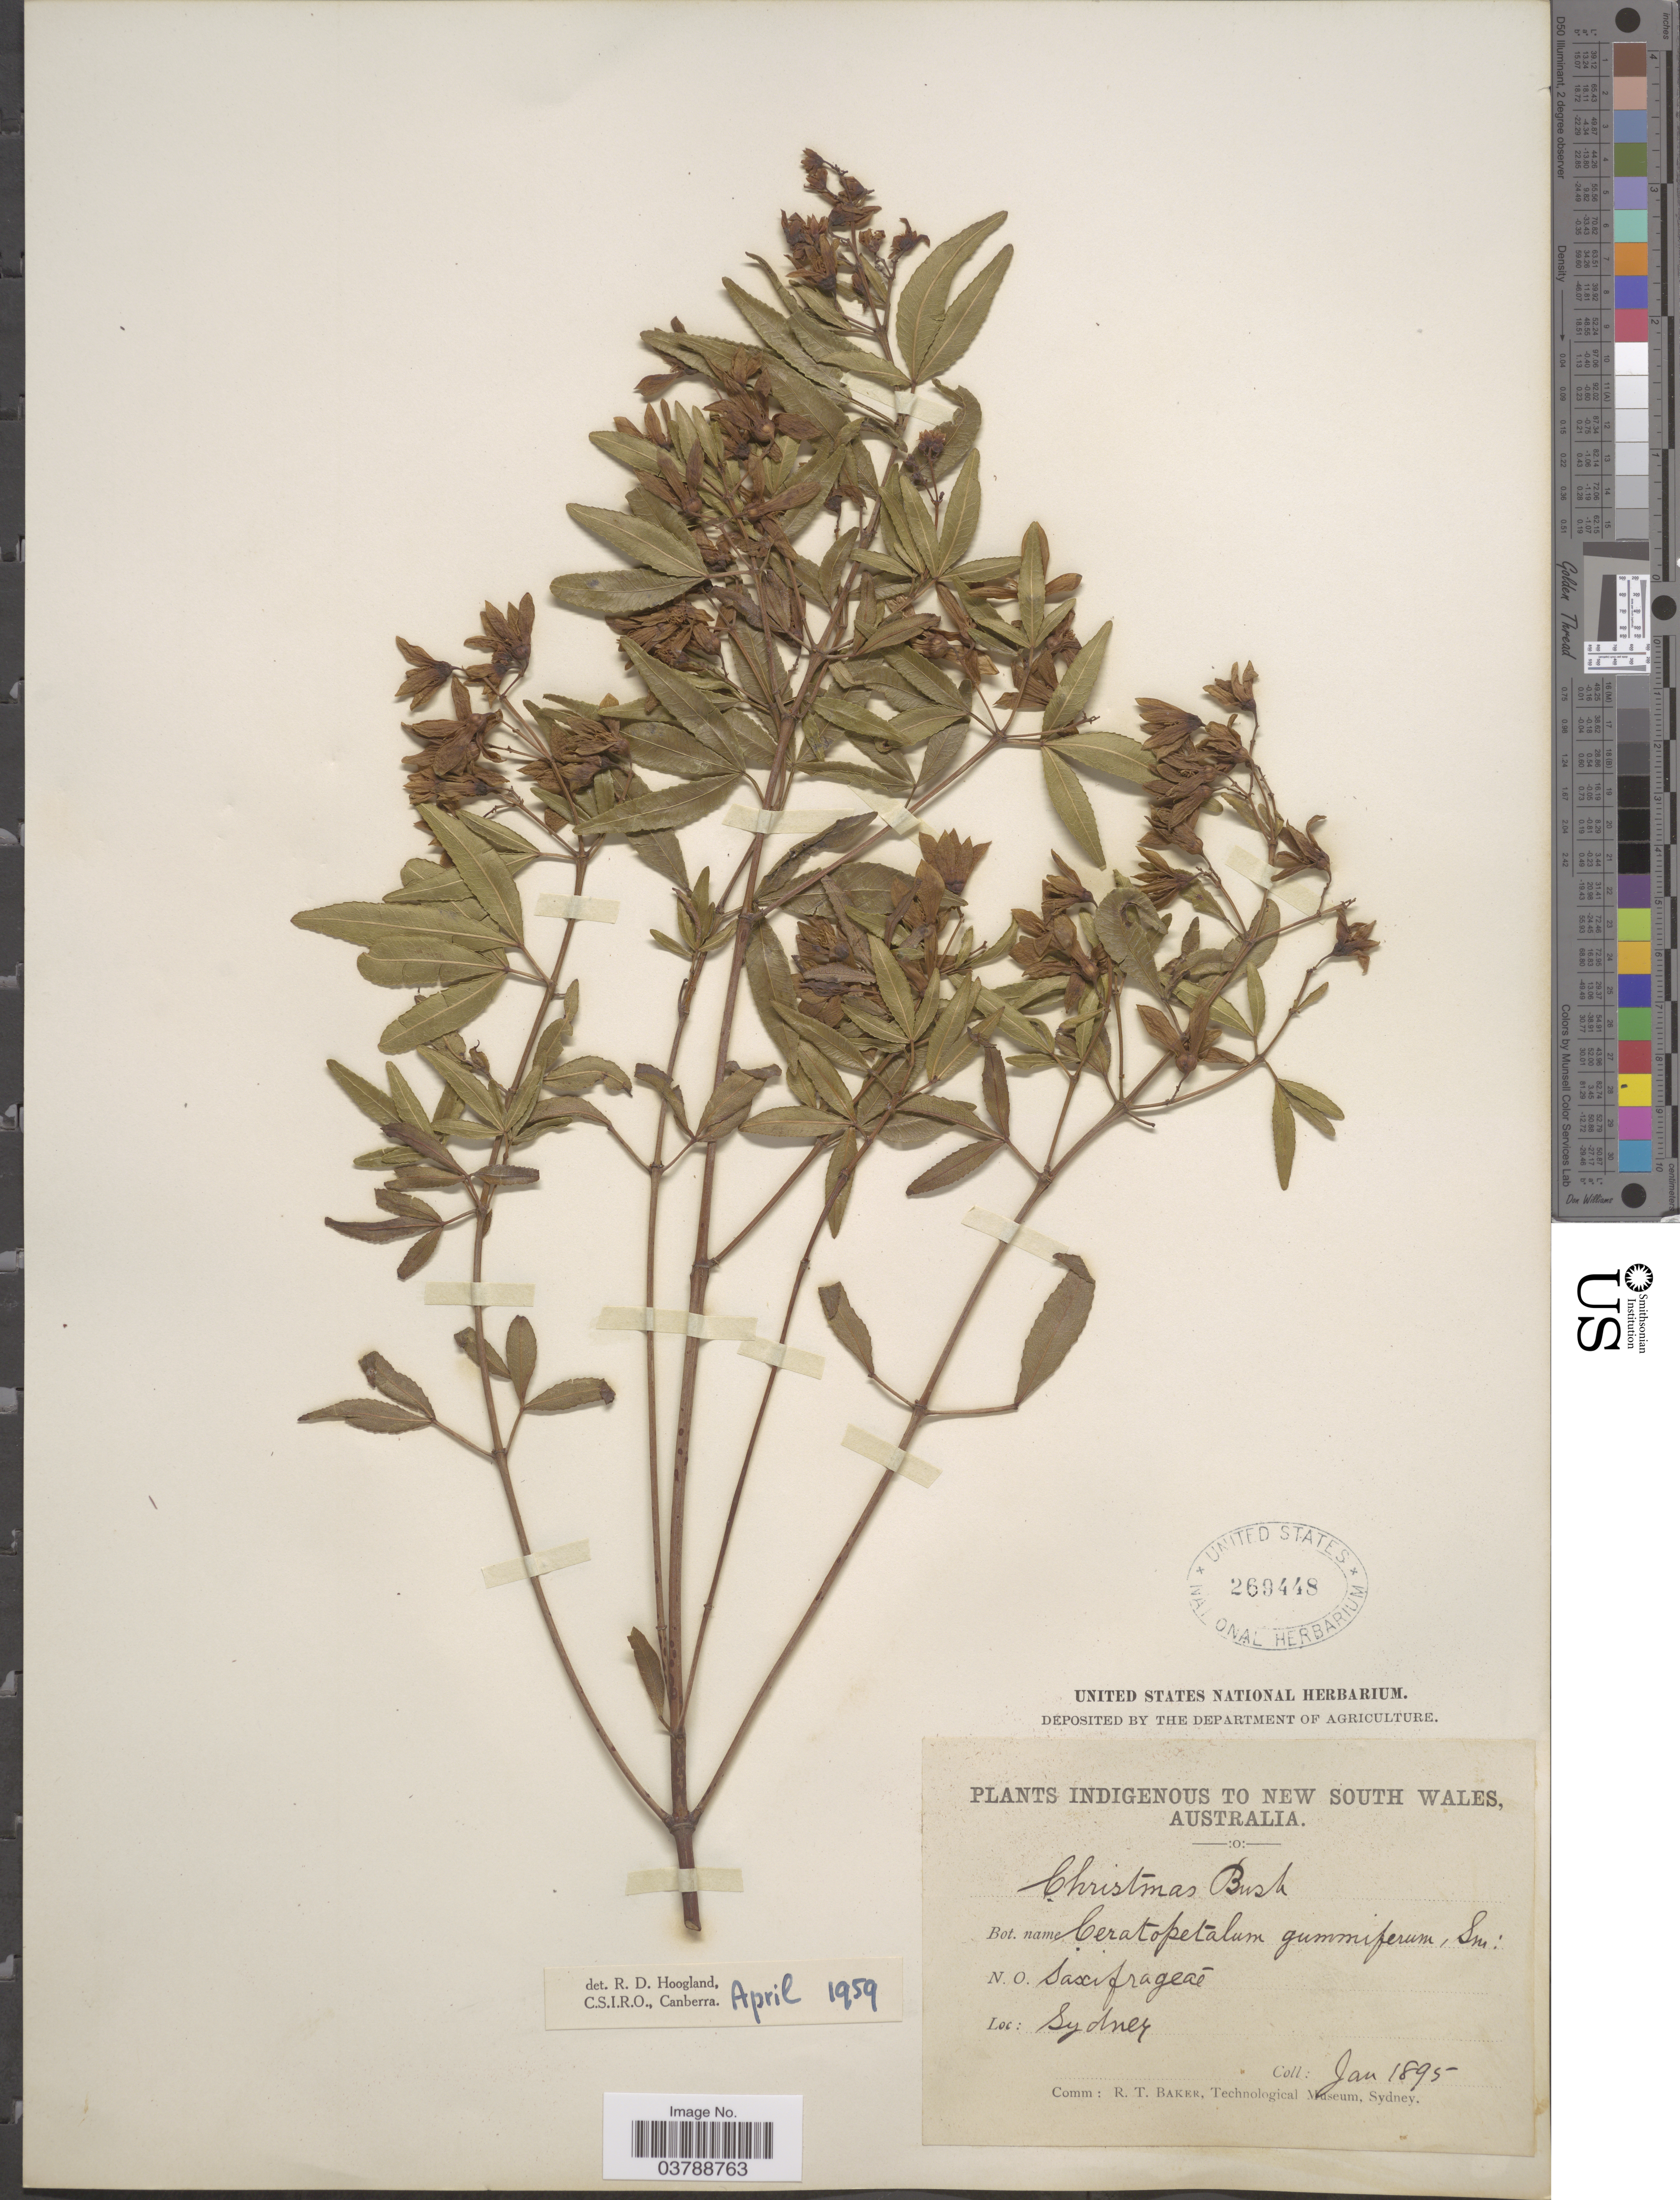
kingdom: Plantae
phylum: Tracheophyta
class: Magnoliopsida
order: Oxalidales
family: Cunoniaceae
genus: Ceratopetalum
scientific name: Ceratopetalum gummiferum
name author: Sm.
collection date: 1895-01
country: Australia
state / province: New South Wales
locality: Sydney.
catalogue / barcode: US 269448